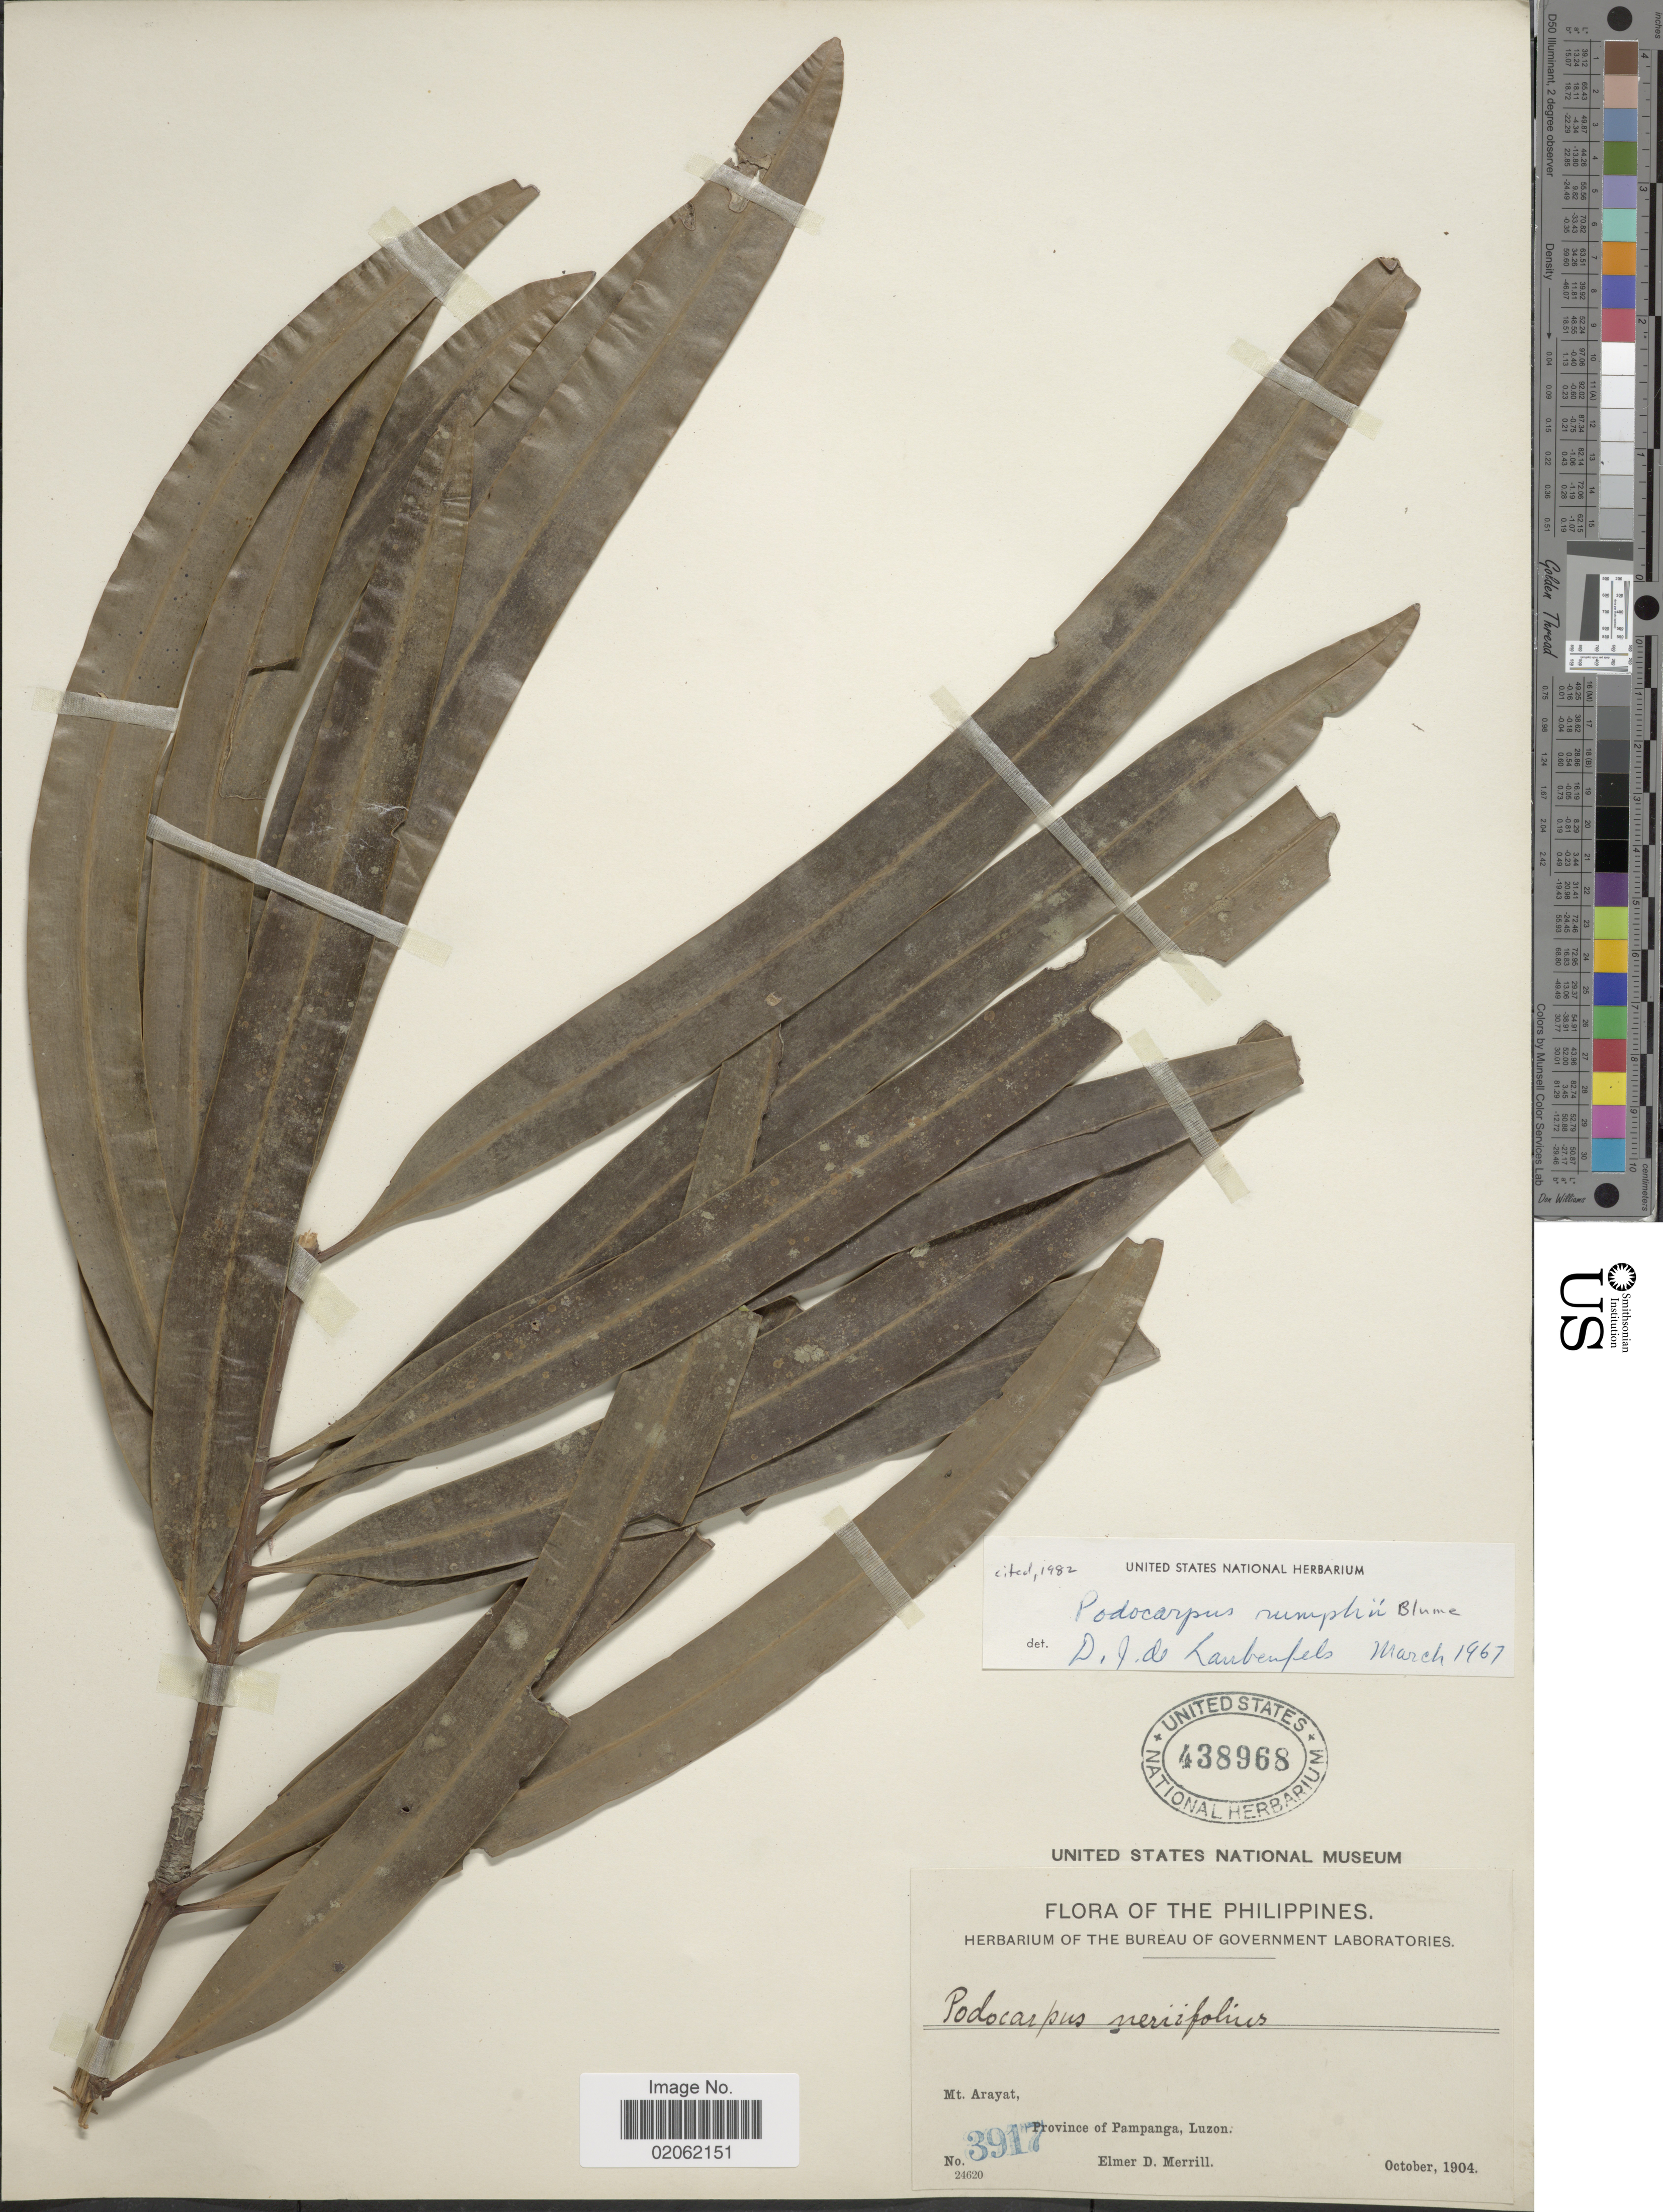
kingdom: Plantae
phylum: Tracheophyta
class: Pinopsida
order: Pinales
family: Podocarpaceae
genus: Podocarpus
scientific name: Podocarpus rumphii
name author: Blume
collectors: E. D. Merrill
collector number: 3917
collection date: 1904-10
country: Philippines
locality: Mt Arayat, Province of Pampanga, Luzon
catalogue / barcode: US 438968